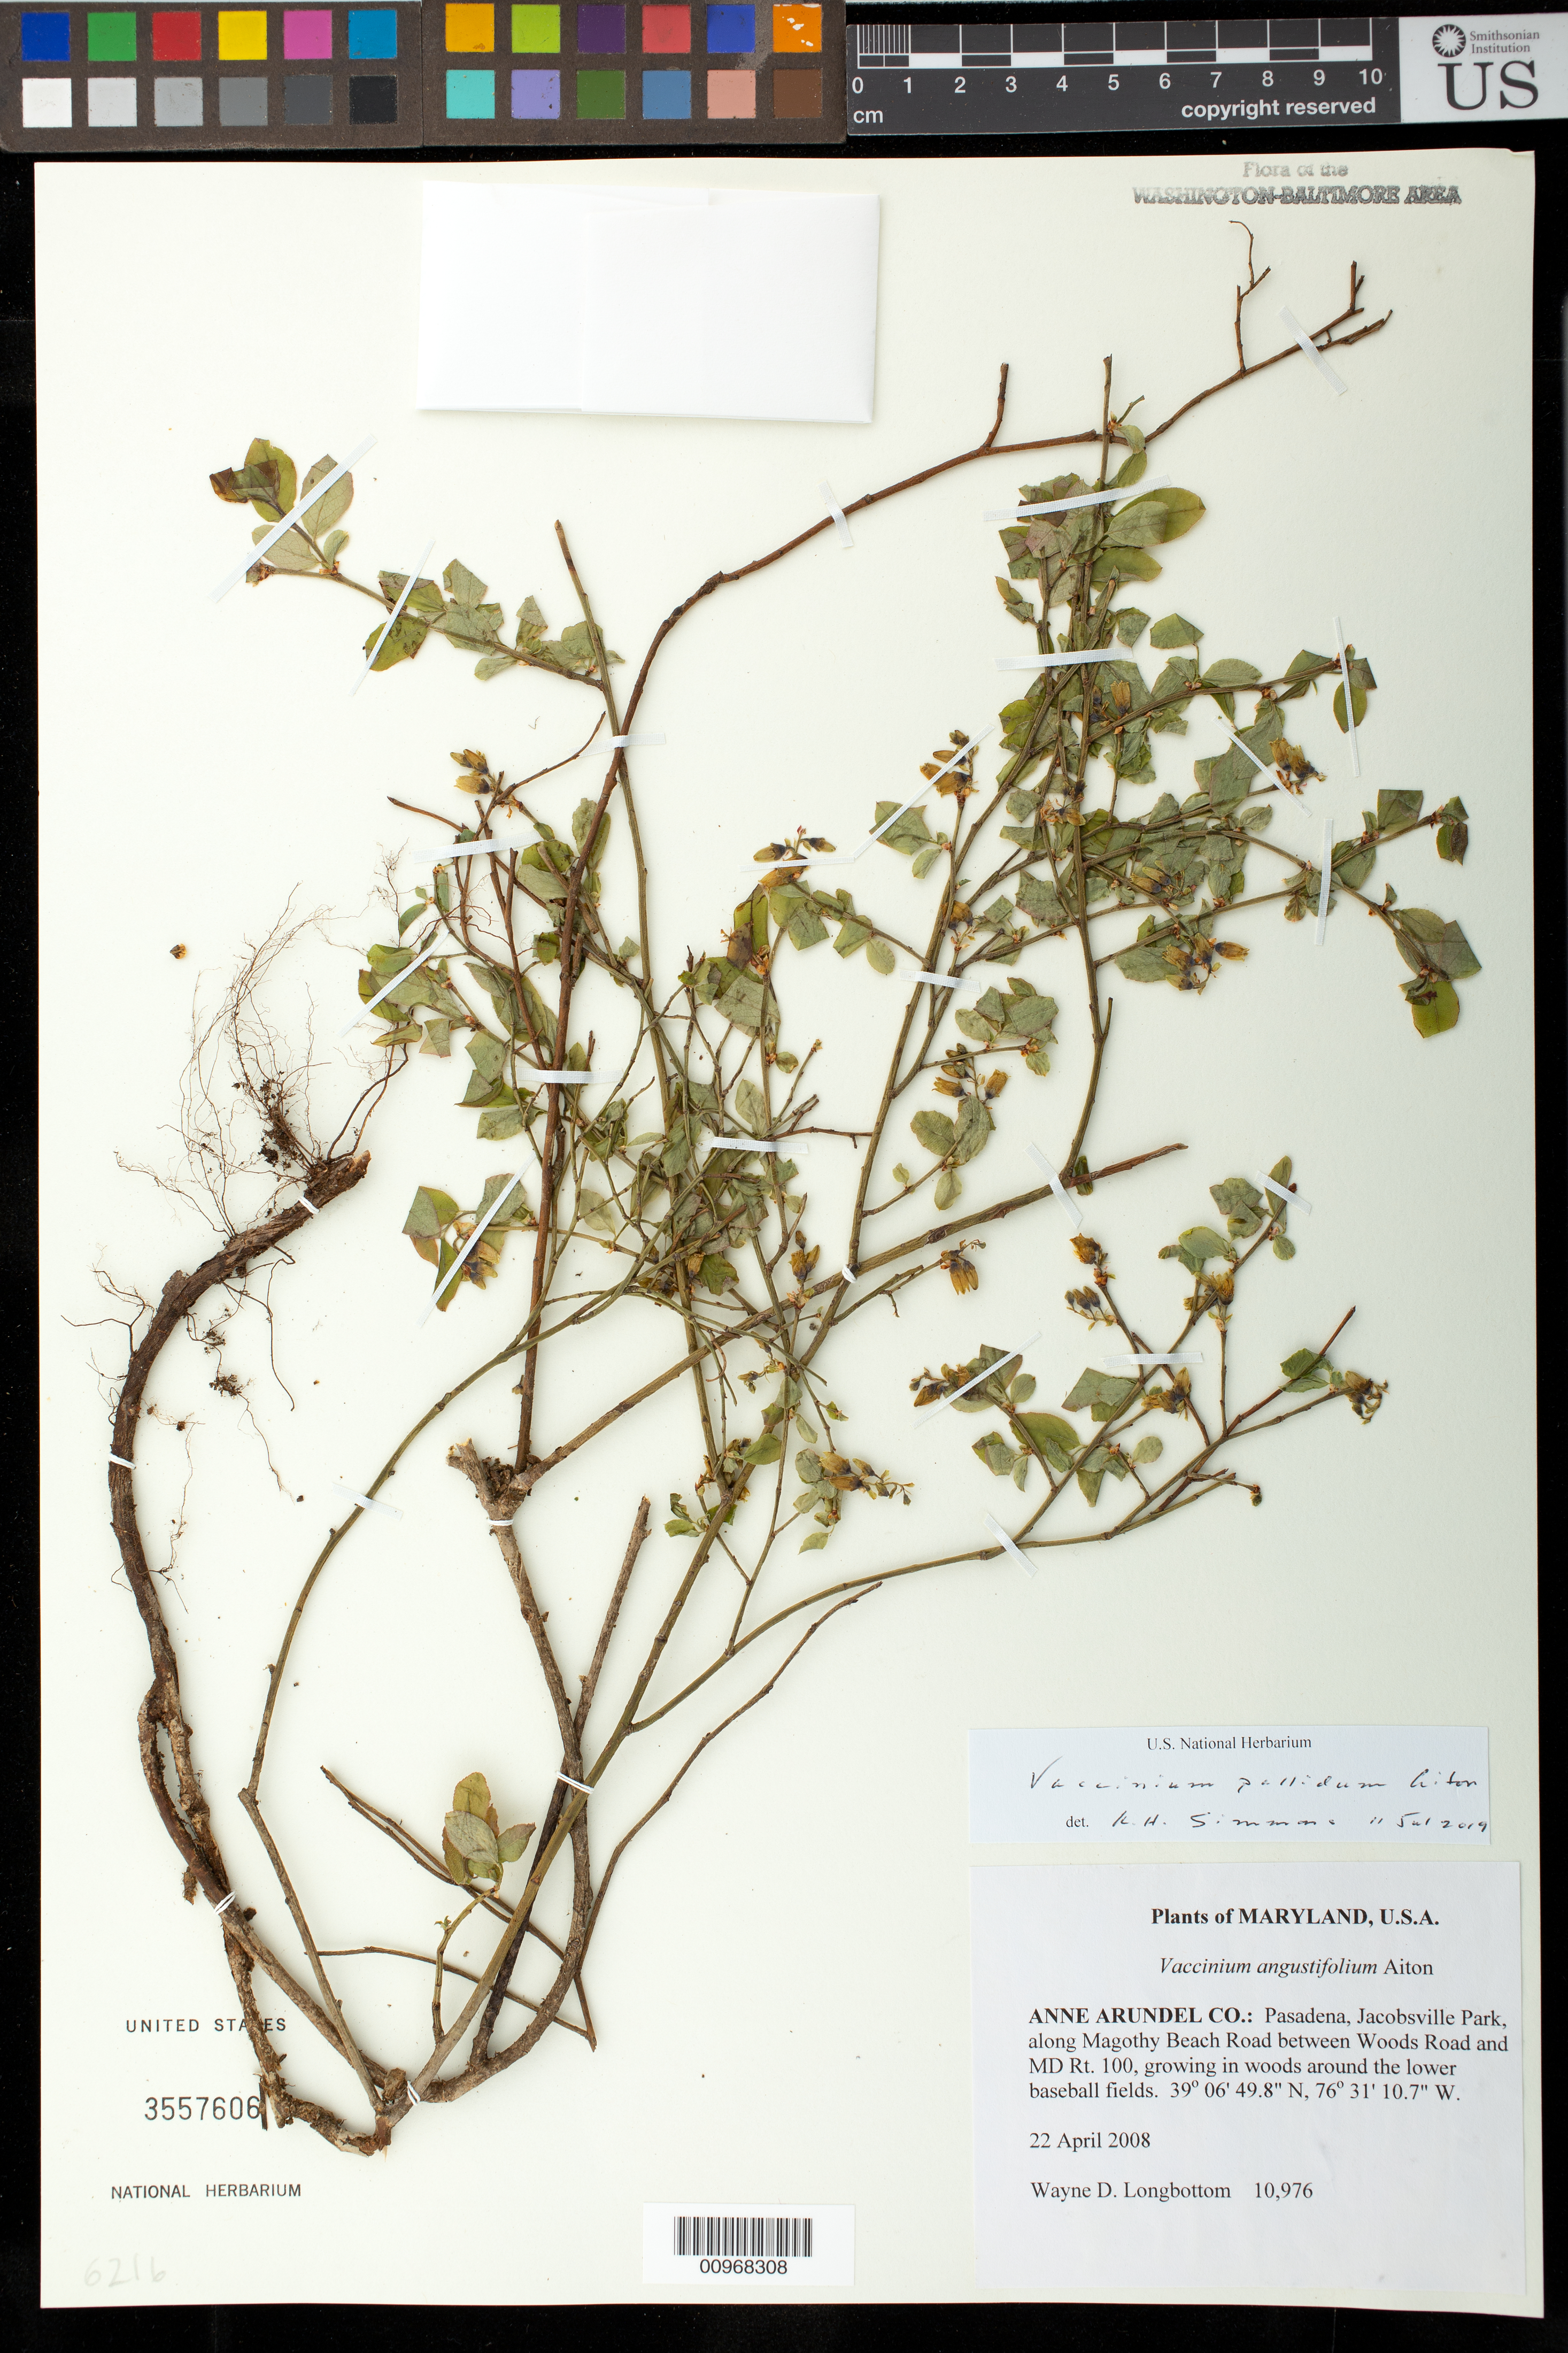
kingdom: Plantae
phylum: Tracheophyta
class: Magnoliopsida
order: Ericales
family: Ericaceae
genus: Vaccinium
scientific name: Vaccinium pallidum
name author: Aiton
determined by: Simmons, R. H., (UNITED STATES)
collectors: W. D. Longbottom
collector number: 10976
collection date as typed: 22 April 2008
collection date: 2008-04-22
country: United States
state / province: Maryland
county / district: Anne Arundel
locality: Pasadena, Jacobsville Park, along Magothy Beach Road between Woods Road and MD Rt. 100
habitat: growing in woods around the lower baseball fields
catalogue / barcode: US 3557606